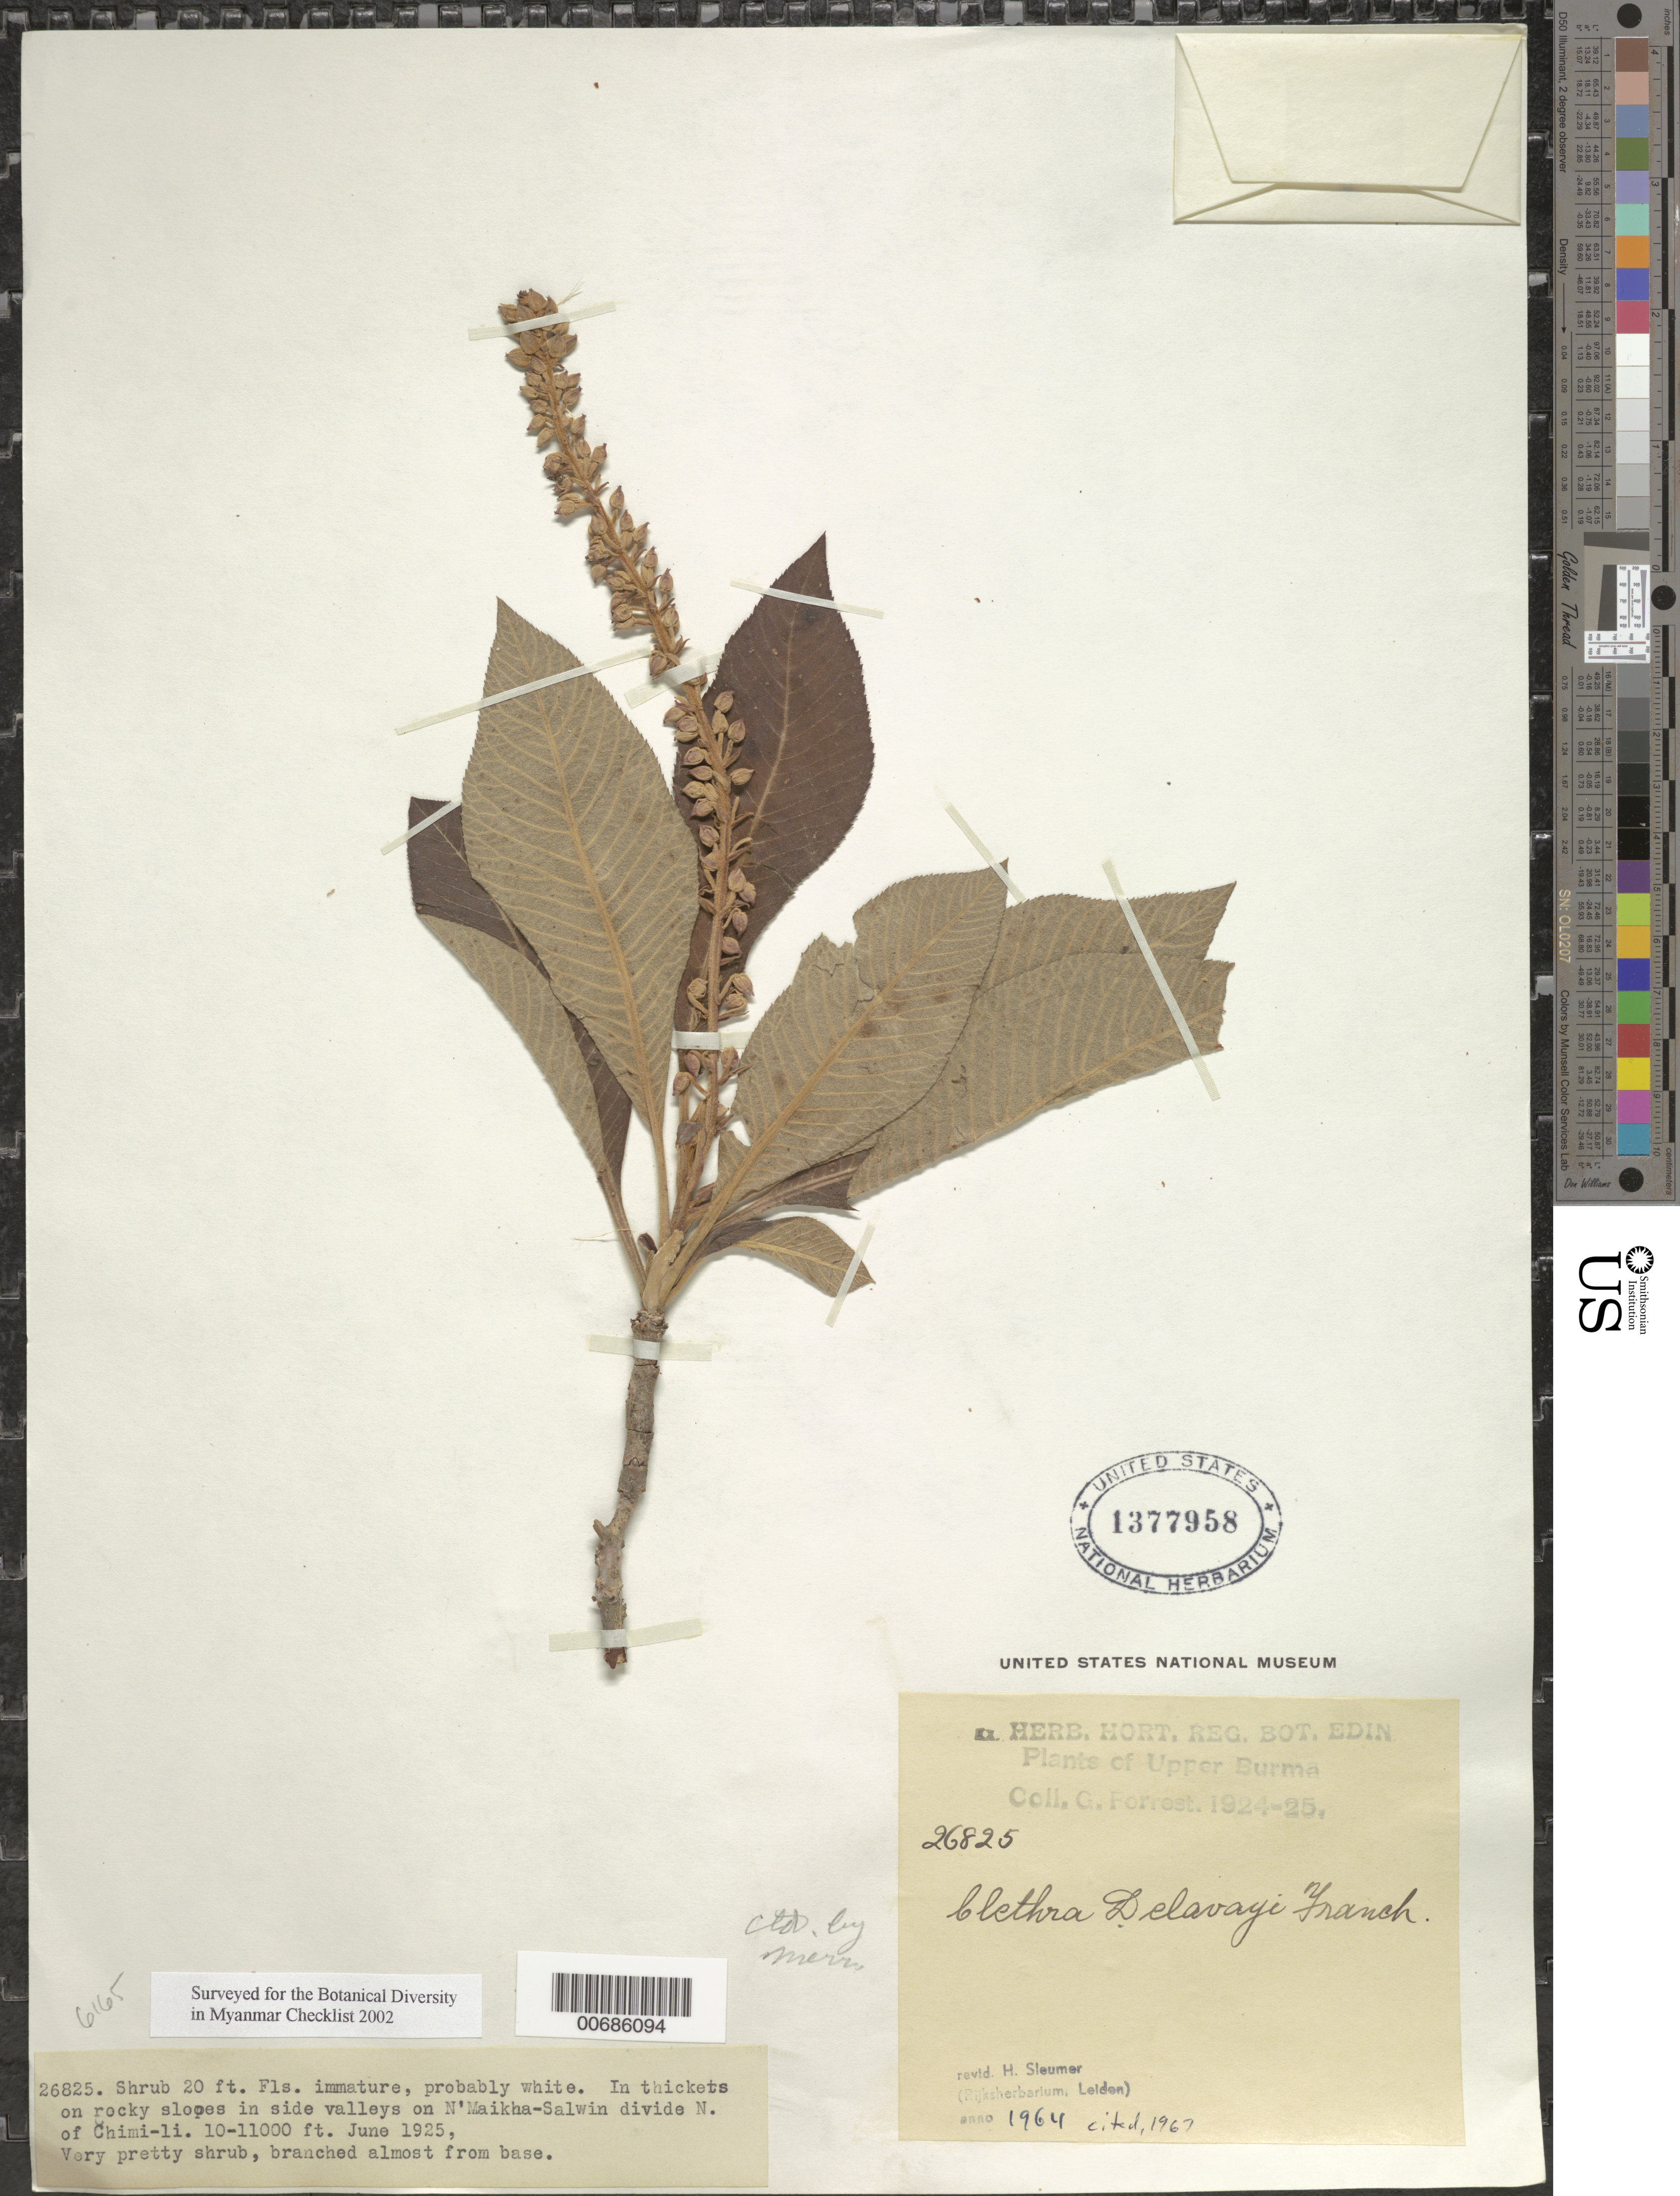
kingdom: Plantae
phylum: Tracheophyta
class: Magnoliopsida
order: Ericales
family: Clethraceae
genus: Clethra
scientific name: Clethra delavayi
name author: Franch.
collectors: G. Forrest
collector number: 26825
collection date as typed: Jun 1925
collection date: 1925-06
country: Myanmar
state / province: Kachin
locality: N'Maikha-Salwin Divide, N of Chimi-li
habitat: Thickets on rocky slopes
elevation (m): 3048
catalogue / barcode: US 1377958